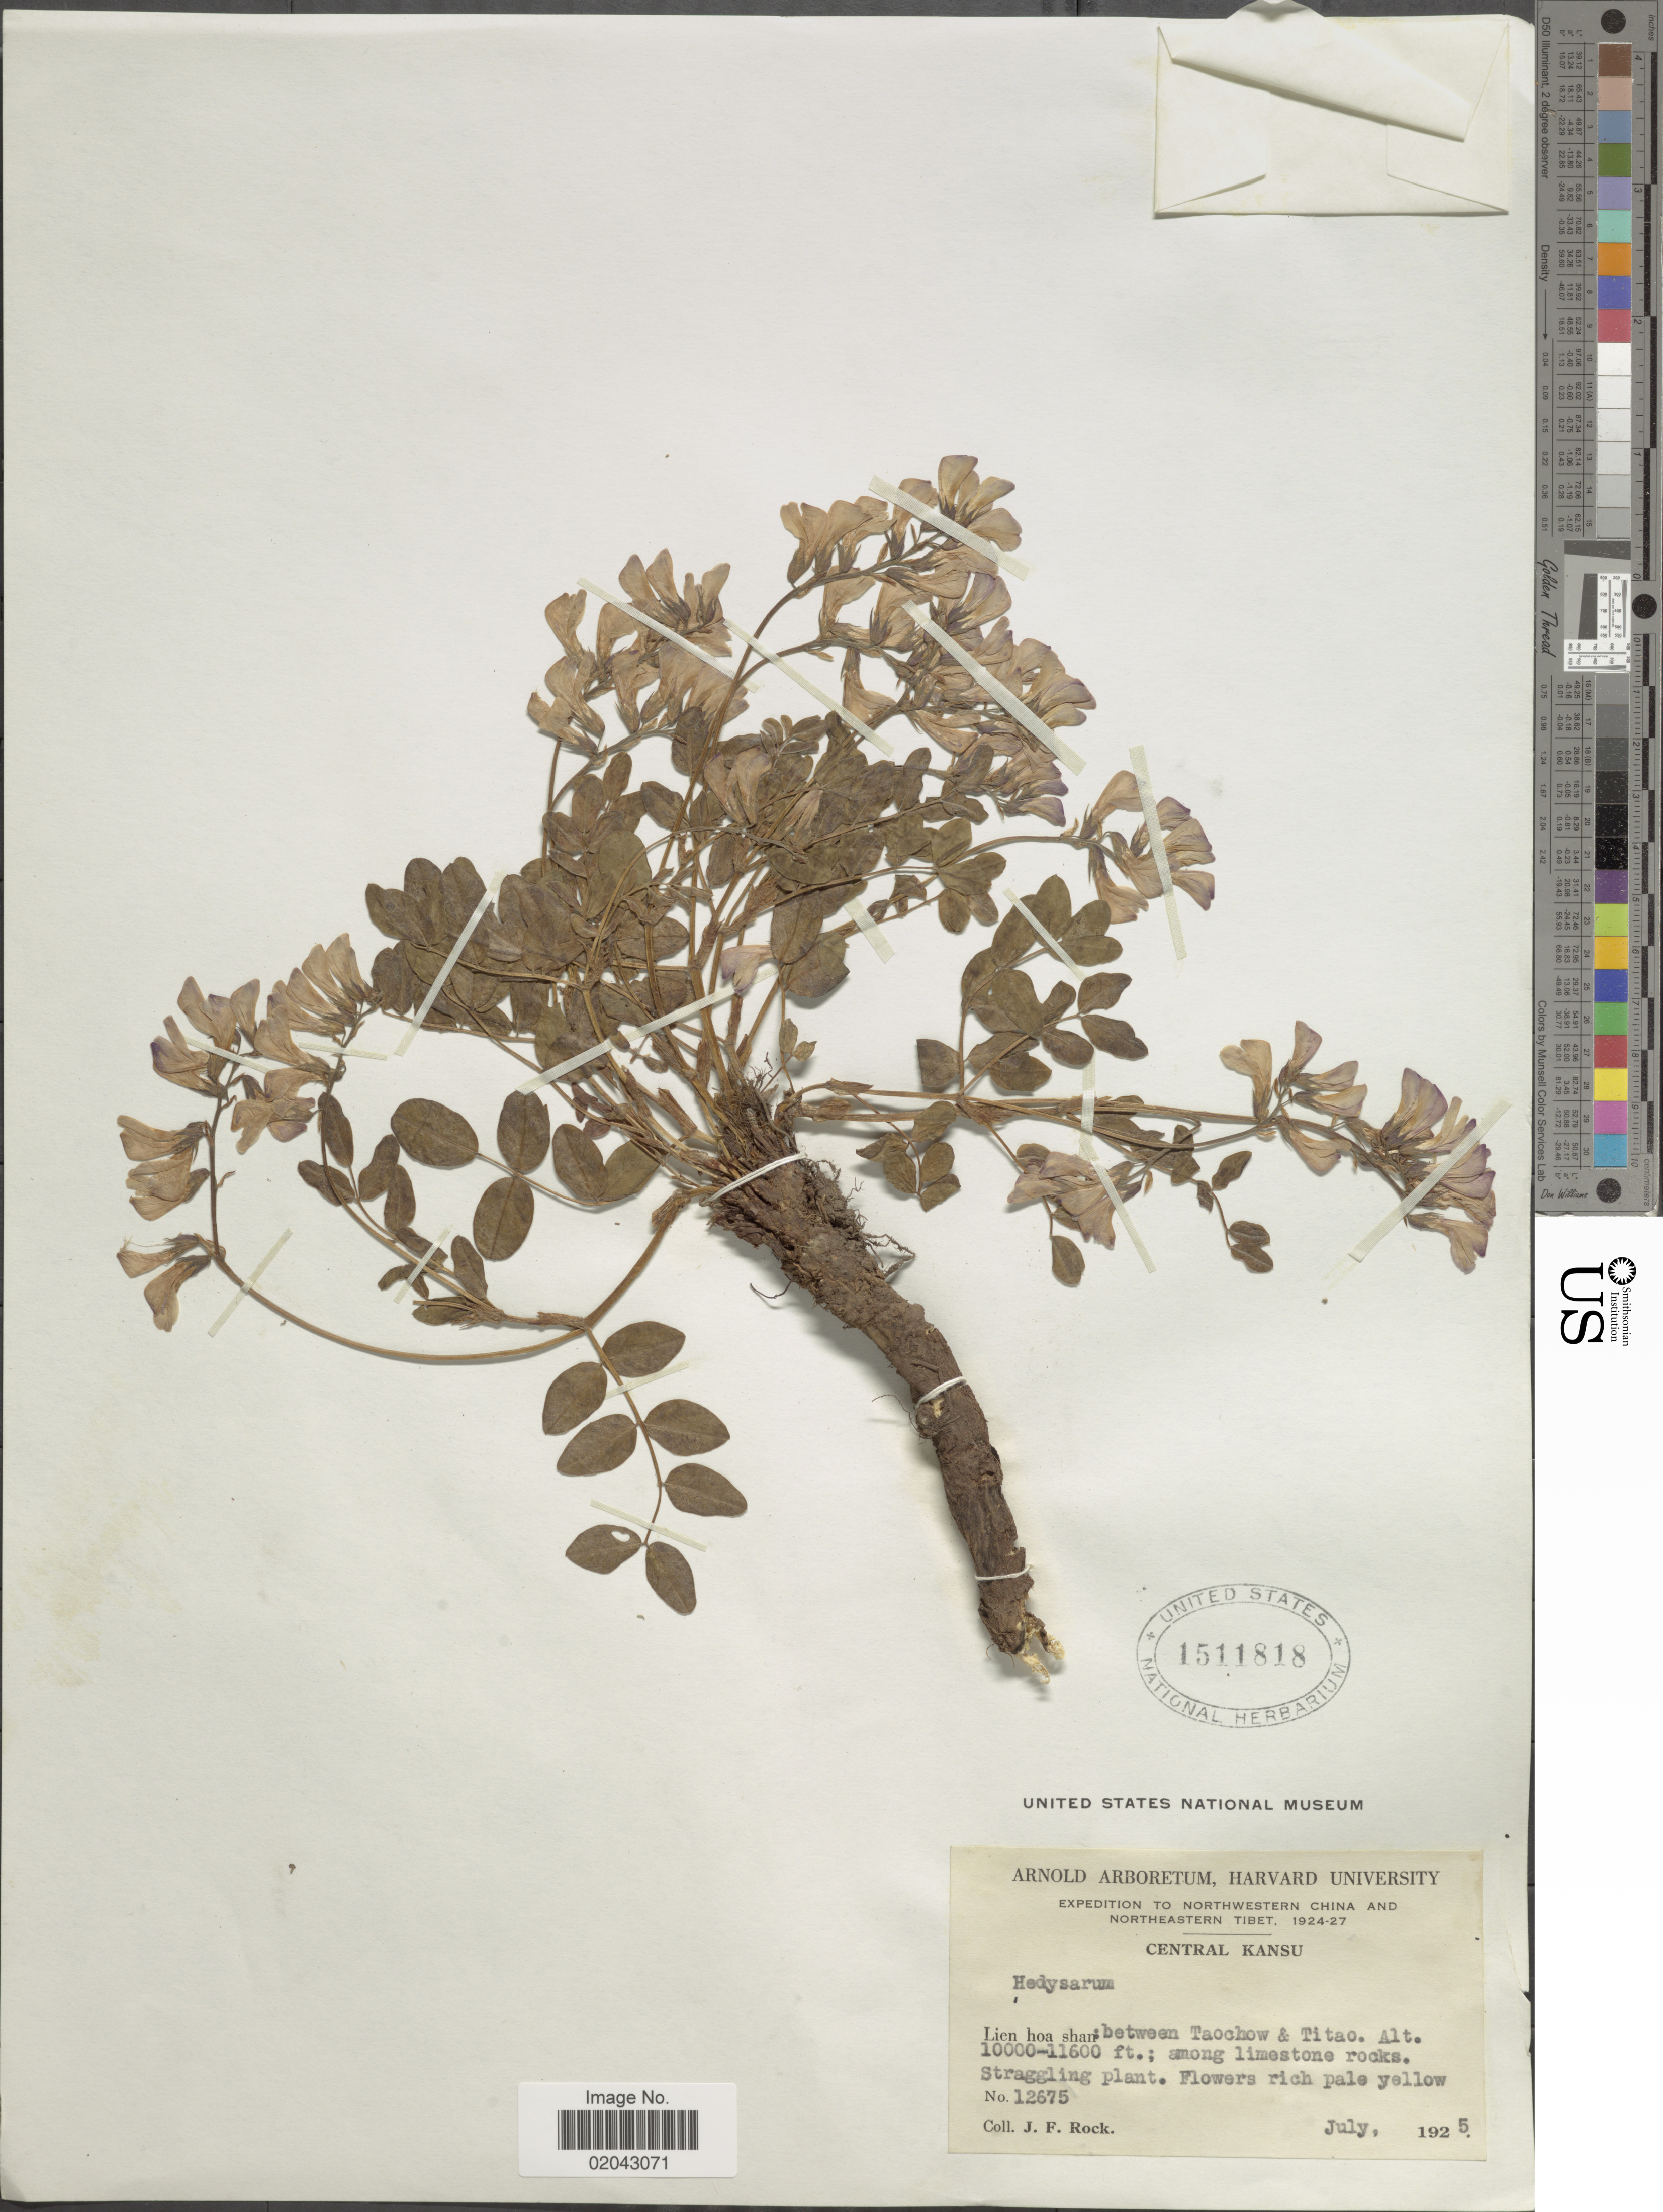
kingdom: Plantae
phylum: Tracheophyta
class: Magnoliopsida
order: Fabales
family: Fabaceae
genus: Hedysarum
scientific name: Hedysarum sp.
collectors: J. Rock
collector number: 12675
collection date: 1925-07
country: China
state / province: Gansu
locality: Northwestern China and Northeastern Tibet, Central Kansu, Lien hoa shan: between Tacchow & Titao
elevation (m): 3048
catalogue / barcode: US 1511818